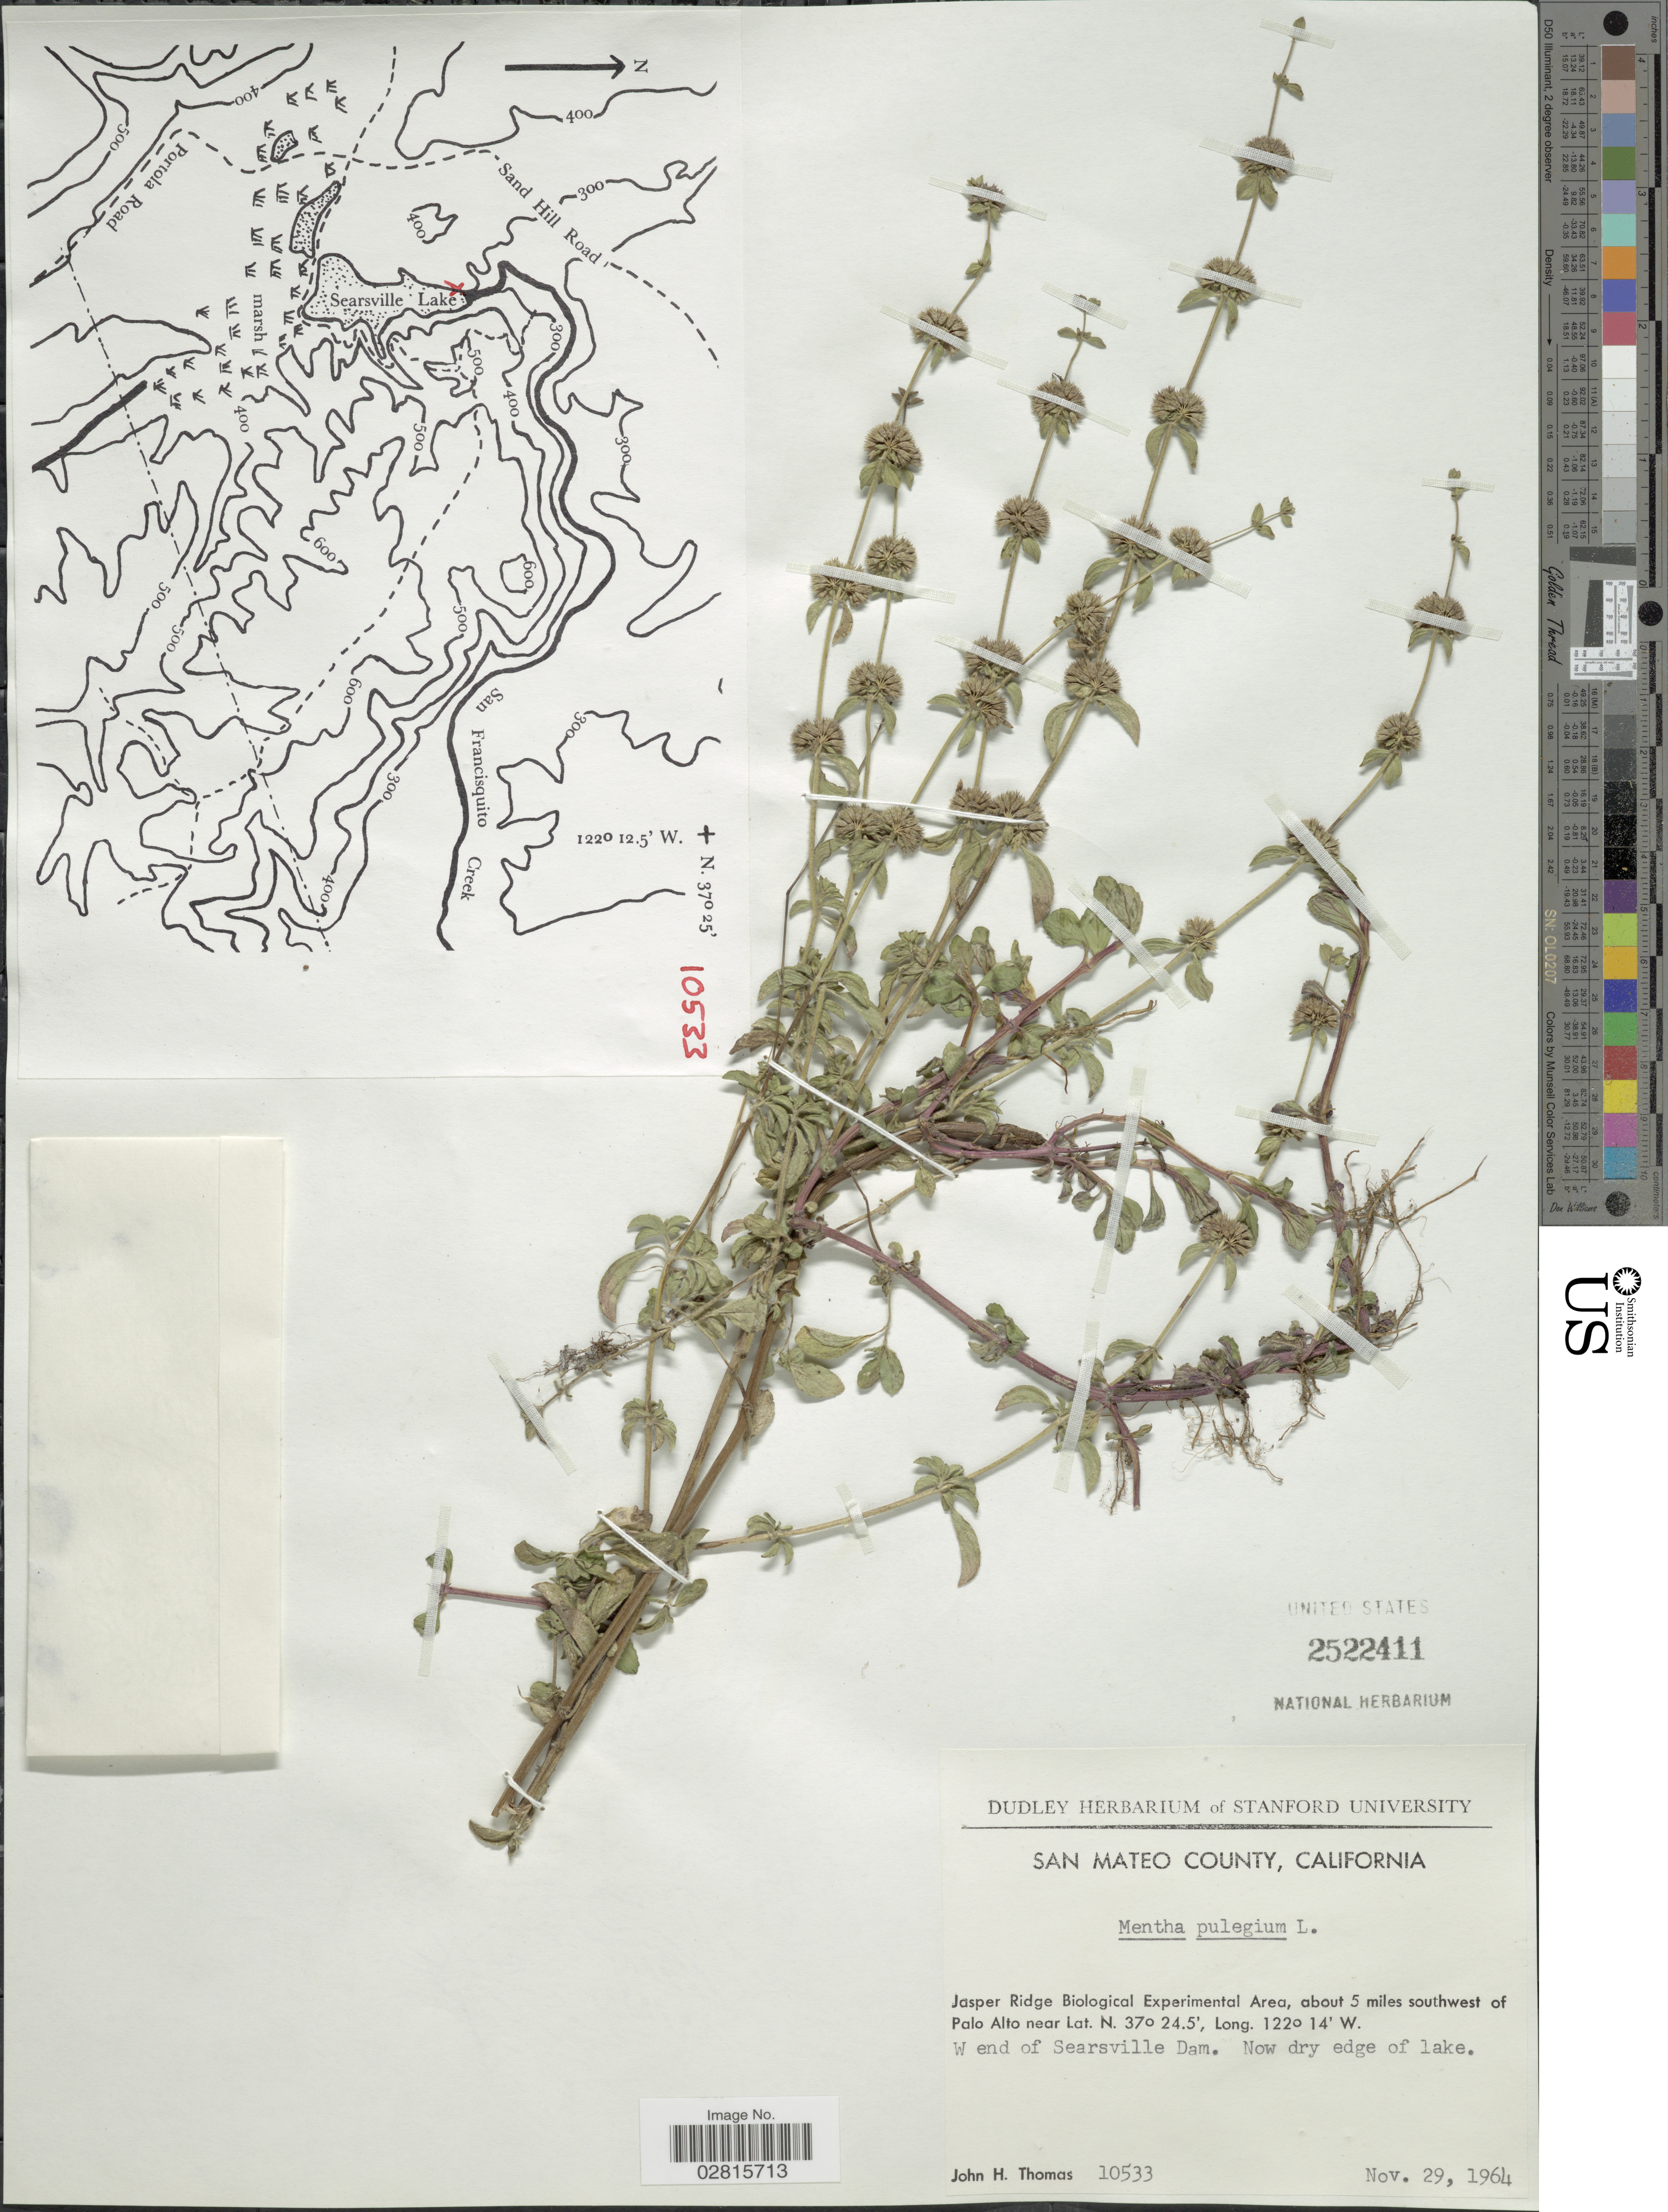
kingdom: Plantae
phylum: Tracheophyta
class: Magnoliopsida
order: Lamiales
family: Lamiaceae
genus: Mentha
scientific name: Mentha pulegium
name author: L.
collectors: J. H. Thomas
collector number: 10533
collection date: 1964-11-29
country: United States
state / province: California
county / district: San Mateo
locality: San Mateo County, Jasper Ridge Biological Experimental Area, about 5 miles southwest of Palo Alto, W end of Searsville Dam.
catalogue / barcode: US 2522411